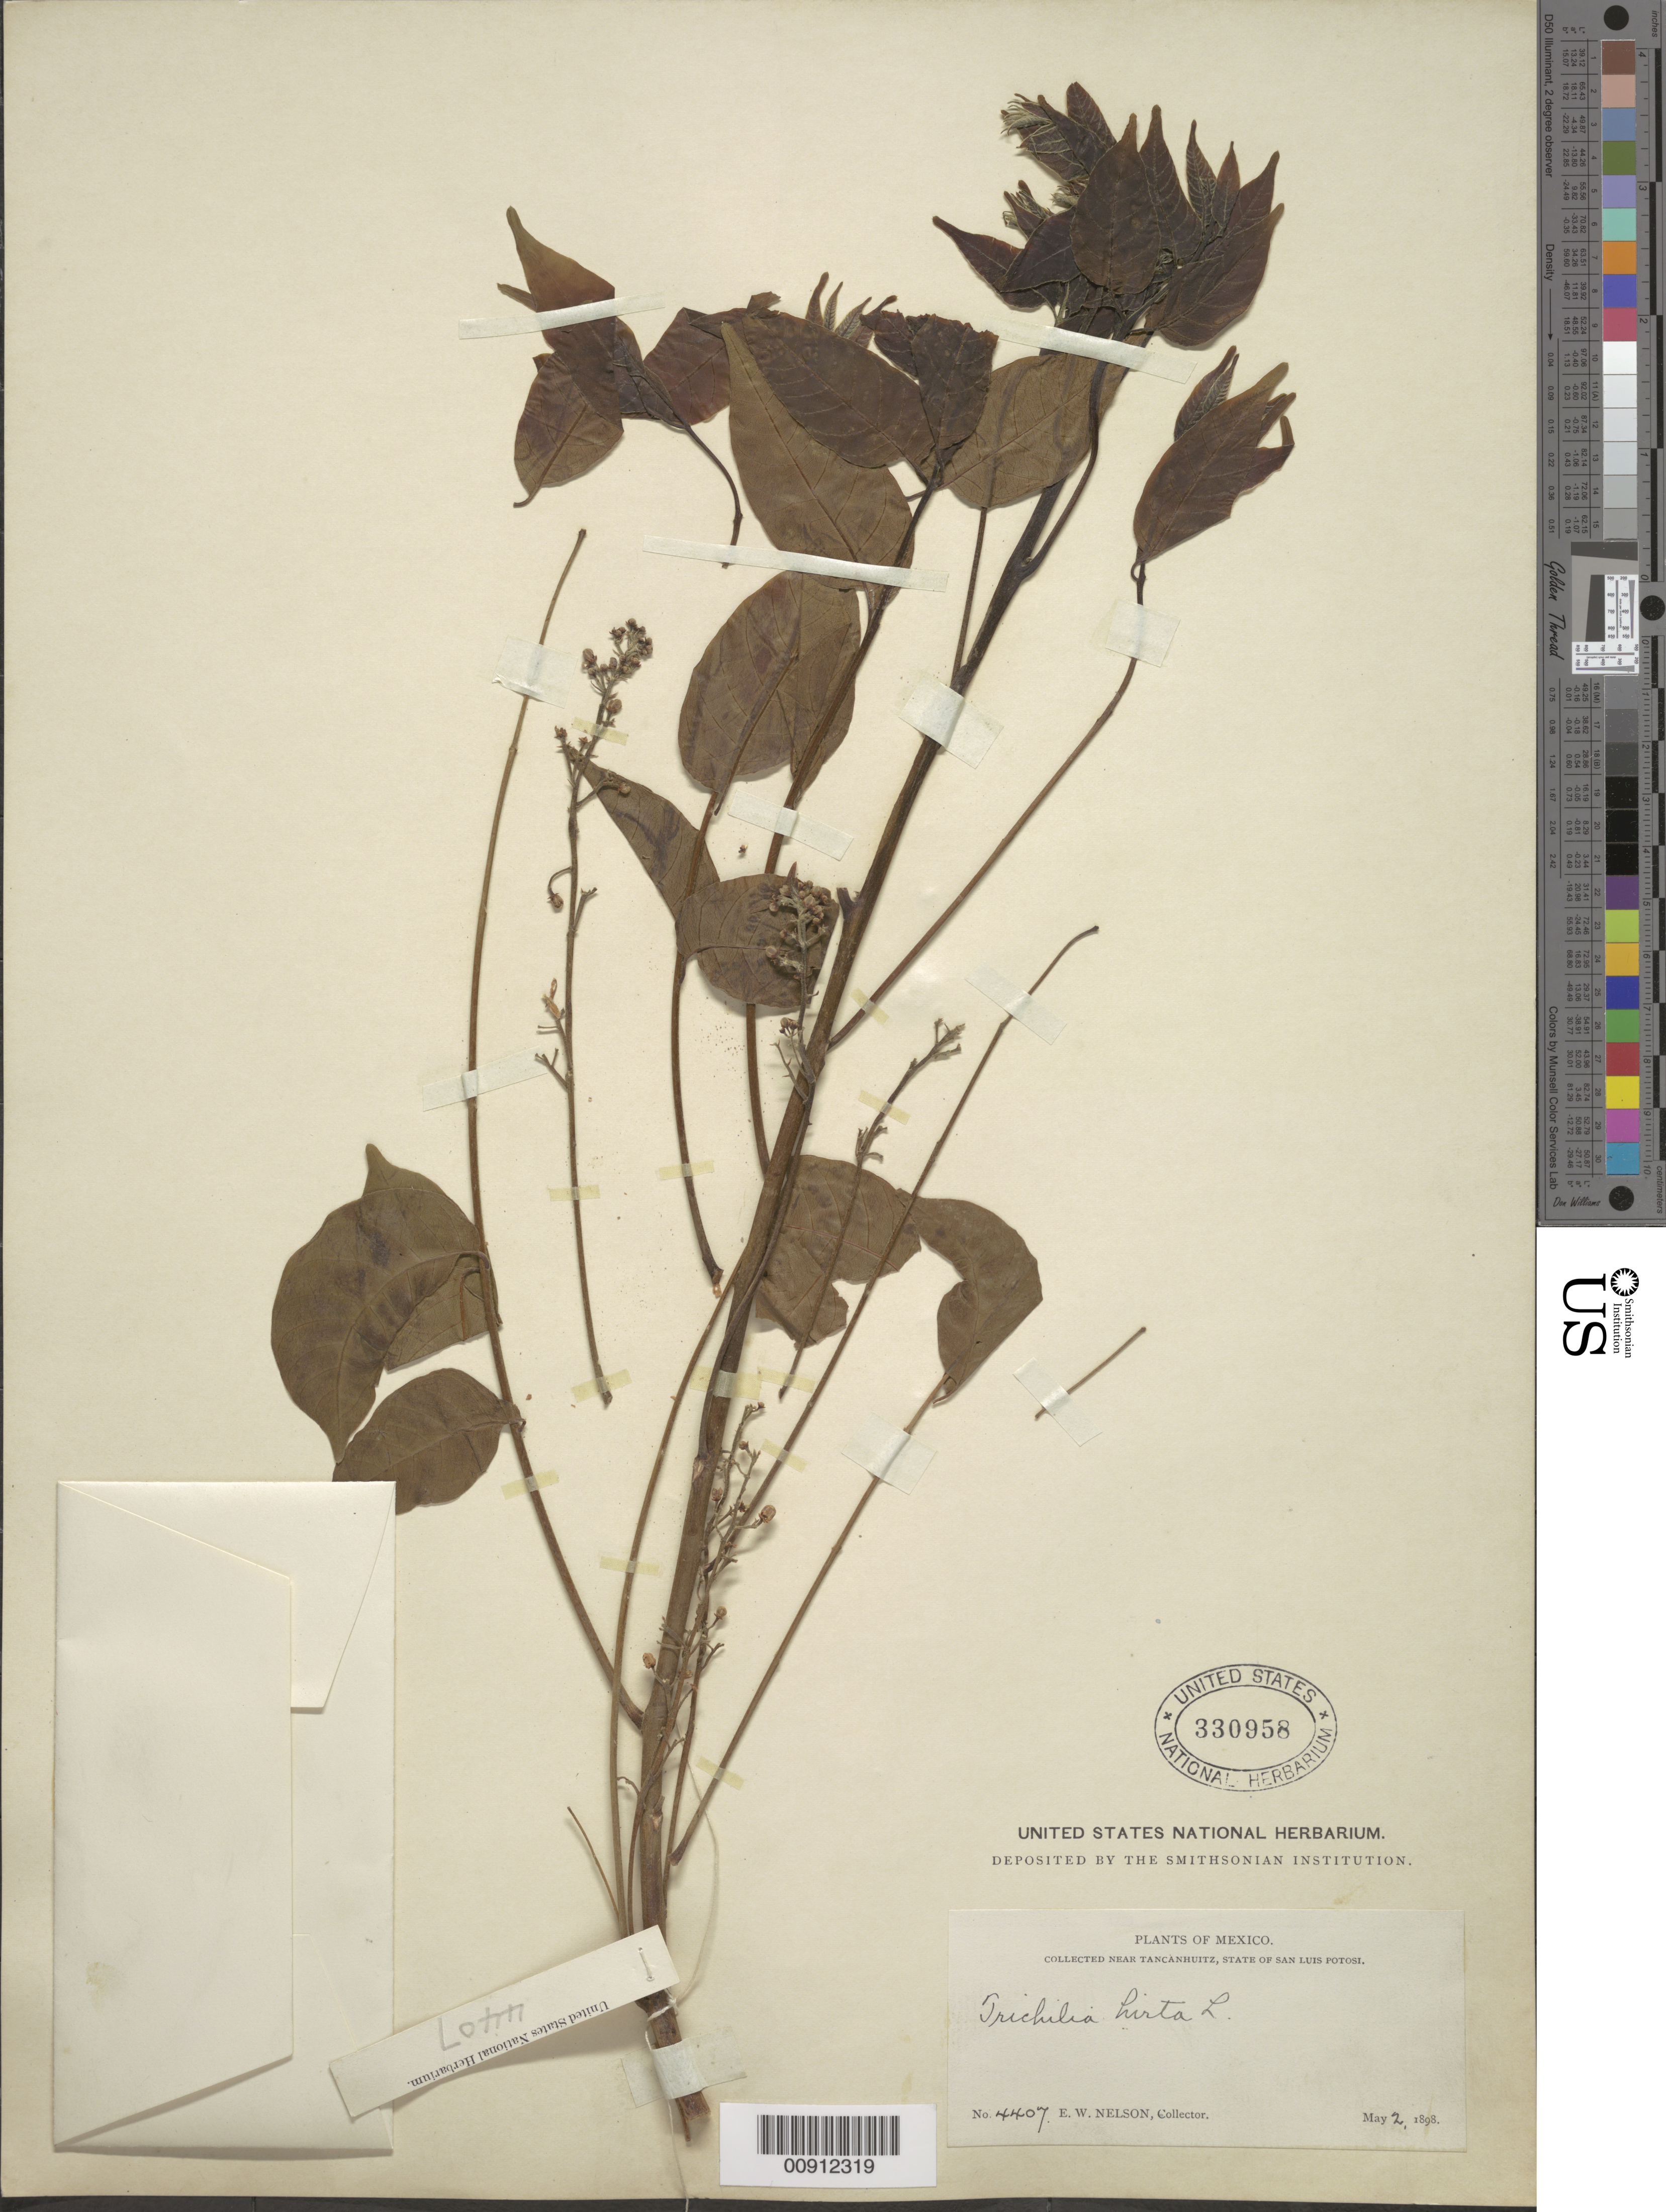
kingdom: Plantae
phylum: Tracheophyta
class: Magnoliopsida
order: Sapindales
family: Meliaceae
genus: Trichilia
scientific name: Trichilia hirta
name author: L.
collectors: E. W. Nelson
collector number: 4407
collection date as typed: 02 May 1898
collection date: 1898-05-02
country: Mexico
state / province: San Luis Potosí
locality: Near Tancanhuitz, State of San Luis Potosí.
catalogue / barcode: US 330958